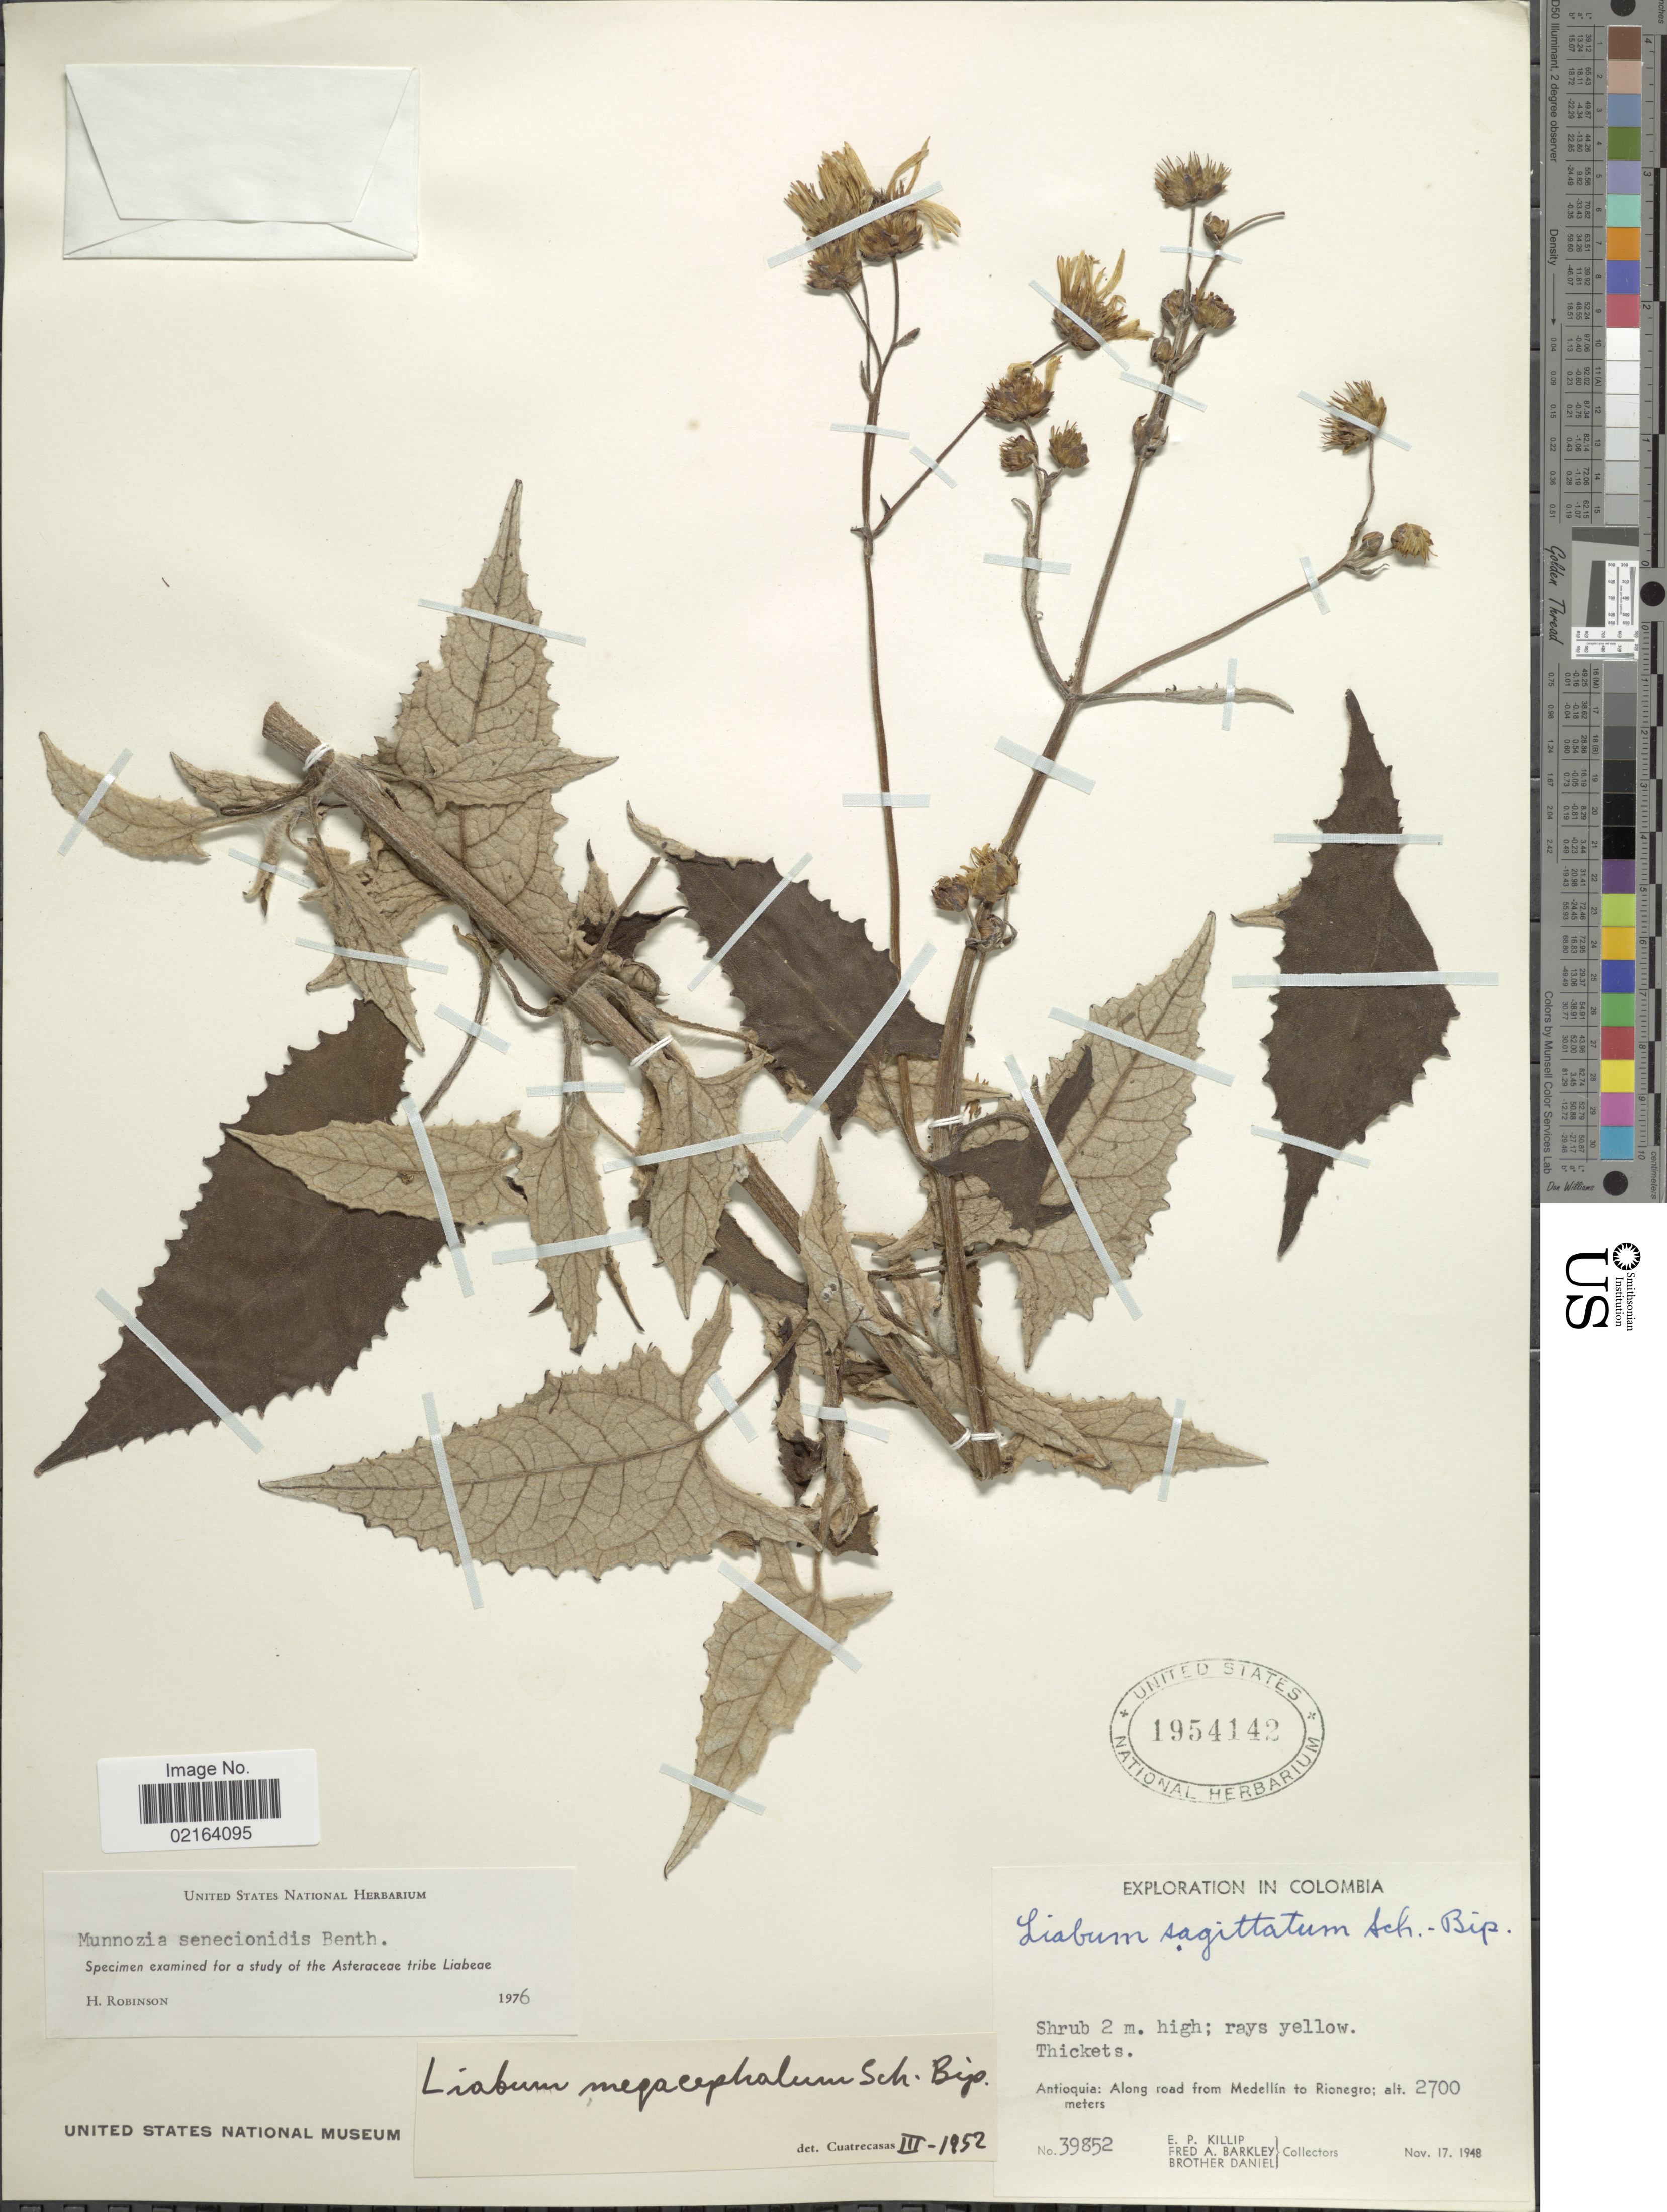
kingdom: Plantae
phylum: Tracheophyta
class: Magnoliopsida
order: Asterales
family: Asteraceae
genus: Munnozia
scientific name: Munnozia senecionidis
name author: Benth.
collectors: E. P. Killip, F. A. Barkley & Bro. Daniel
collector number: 39852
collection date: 1948-11-17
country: Colombia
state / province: Antioquia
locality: Antioquia: Along road from Medellin to Rionegro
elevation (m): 2700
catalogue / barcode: US 1954142